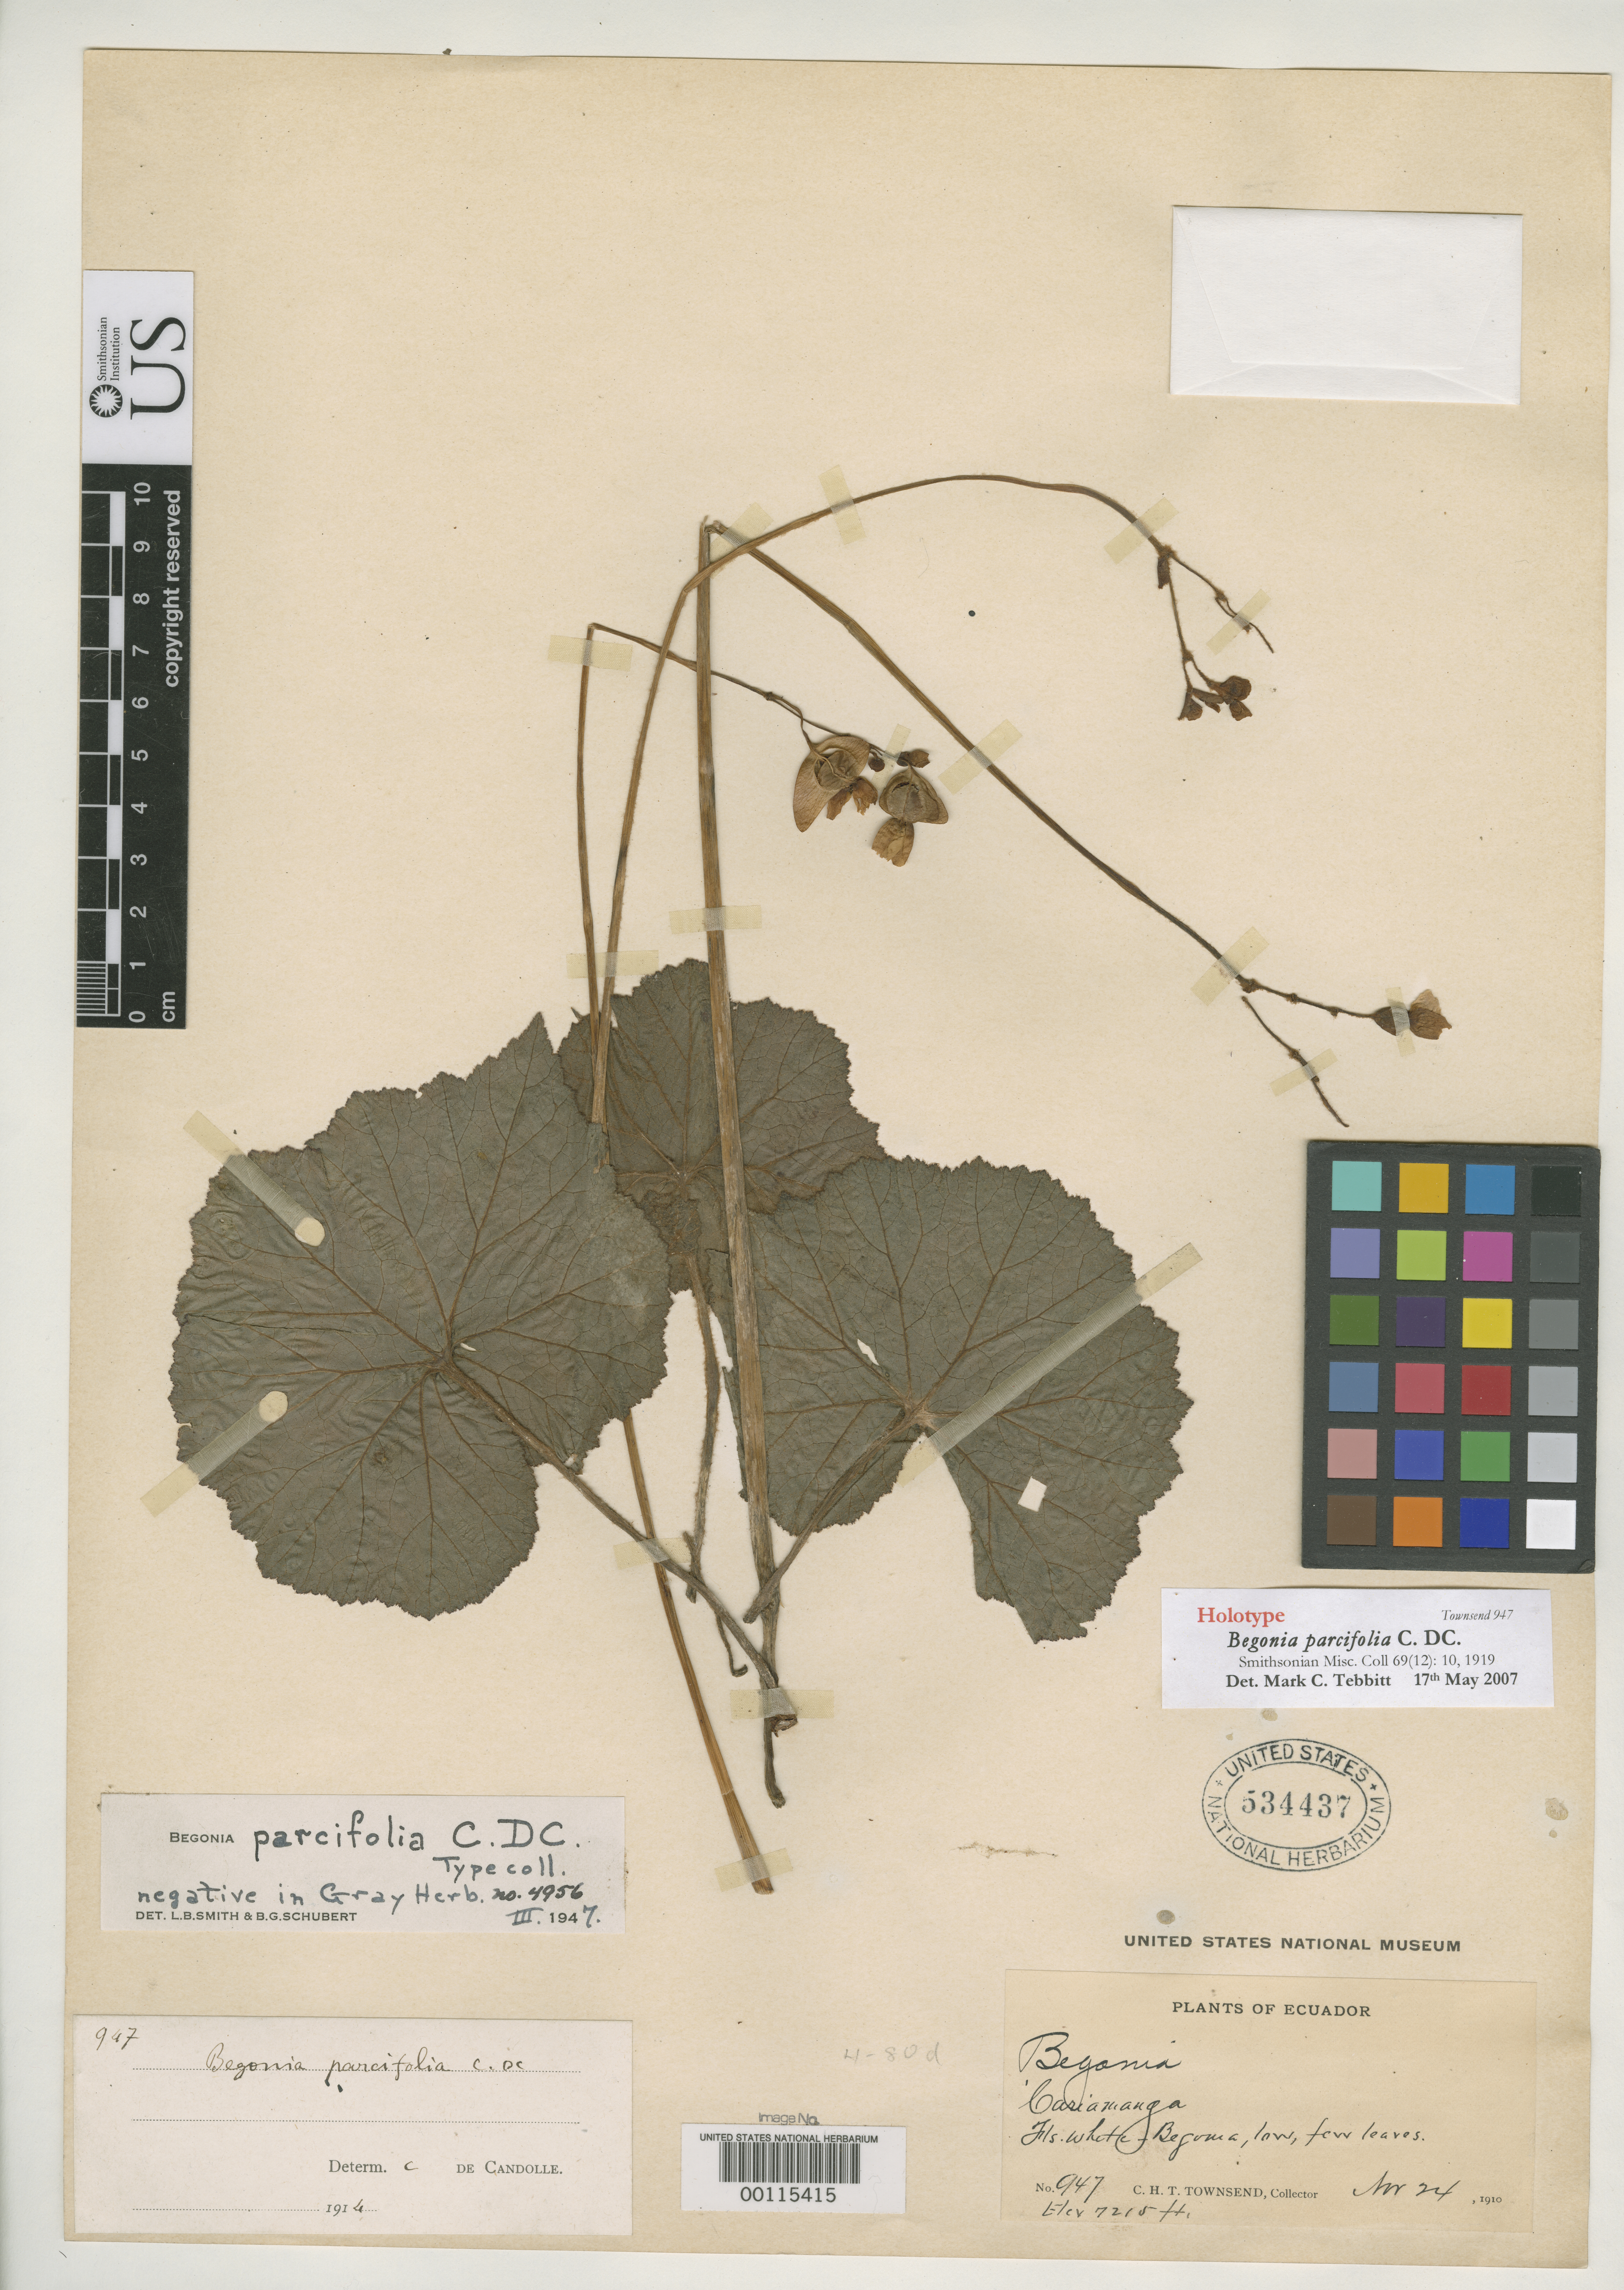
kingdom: Plantae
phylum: Tracheophyta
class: Magnoliopsida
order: Cucurbitales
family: Begoniaceae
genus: Begonia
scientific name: Begonia parcifolia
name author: C. DC.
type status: Holotype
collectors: C. H. T. Townsend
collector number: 947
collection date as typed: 24 Nov 1910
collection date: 1910-11-24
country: Ecuador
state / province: Loja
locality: Cariamanga.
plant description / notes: Annotated by L.B. Smith & B.G. Schubert (1947) as "Type coll." Annotated by M.C. Tebbitt (2007) as Holotype.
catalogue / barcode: US 534437